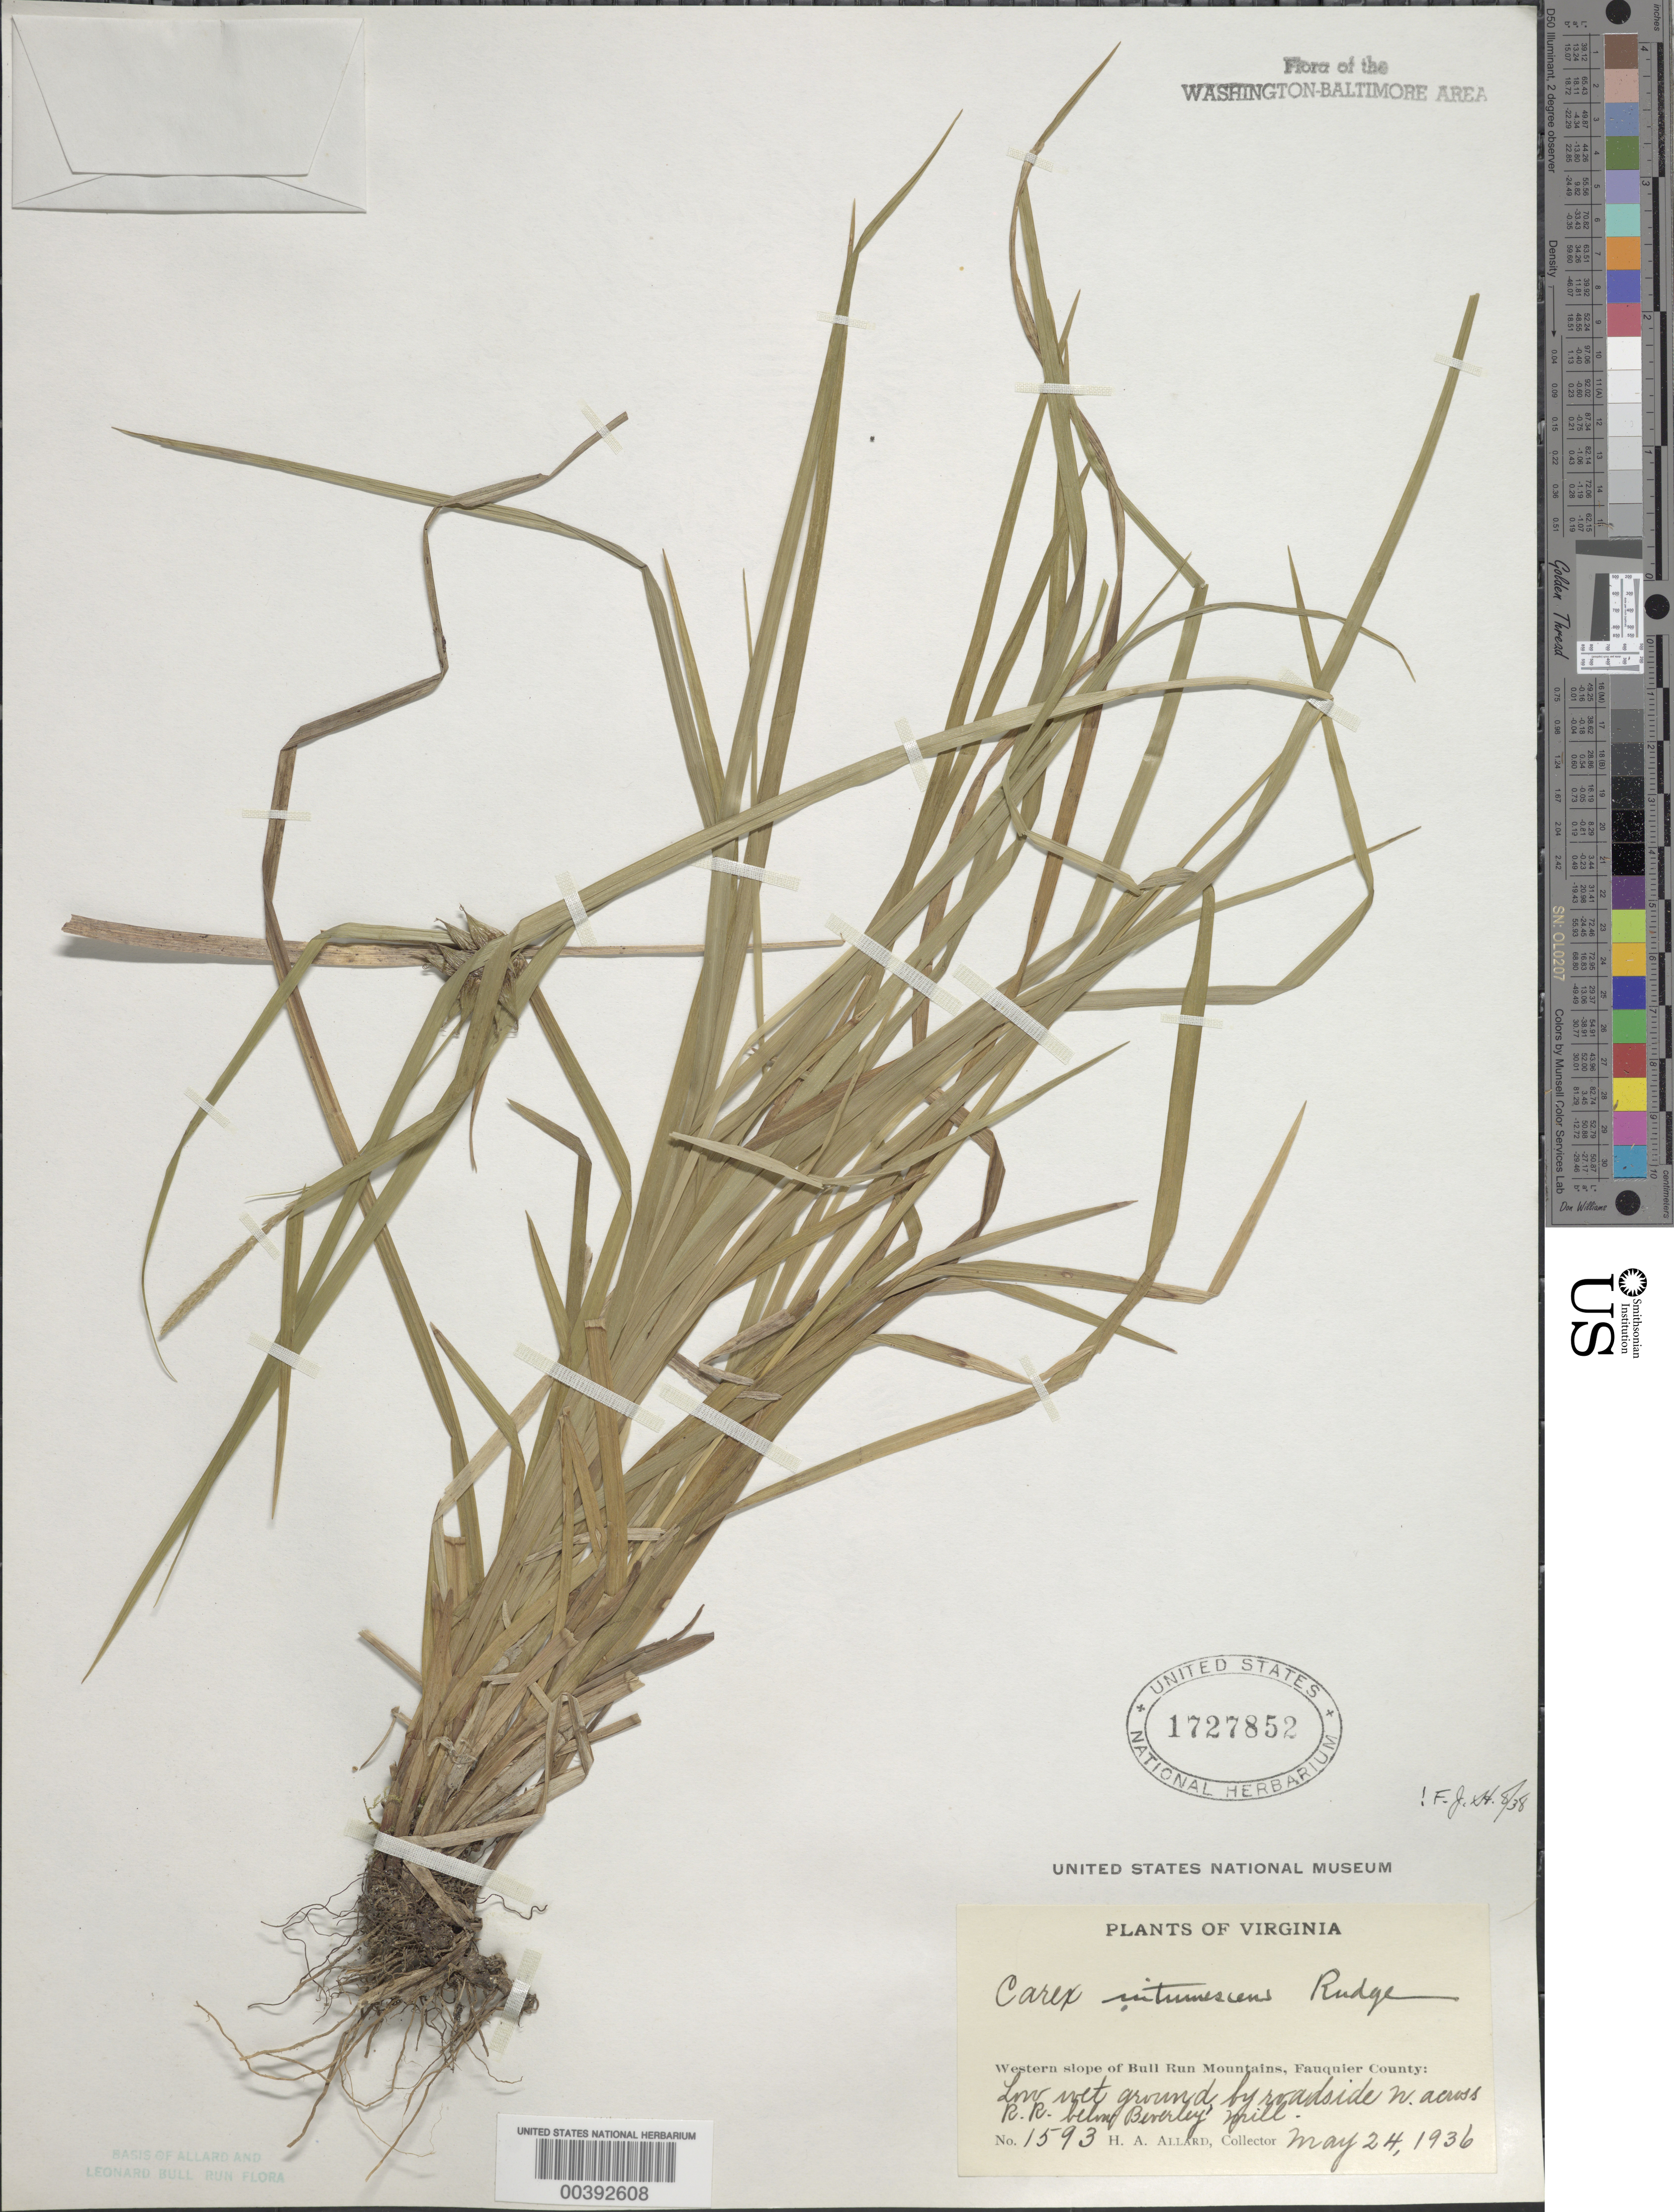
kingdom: Plantae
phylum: Tracheophyta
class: Liliopsida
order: Poales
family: Cyperaceae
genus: Carex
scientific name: Carex intumescens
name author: Rudge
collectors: H. A. Allard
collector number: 1593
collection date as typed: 24 May 1936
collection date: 1936-05-24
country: United States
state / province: Virginia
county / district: Fauquier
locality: Below Beverley Mill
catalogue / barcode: US 1727852